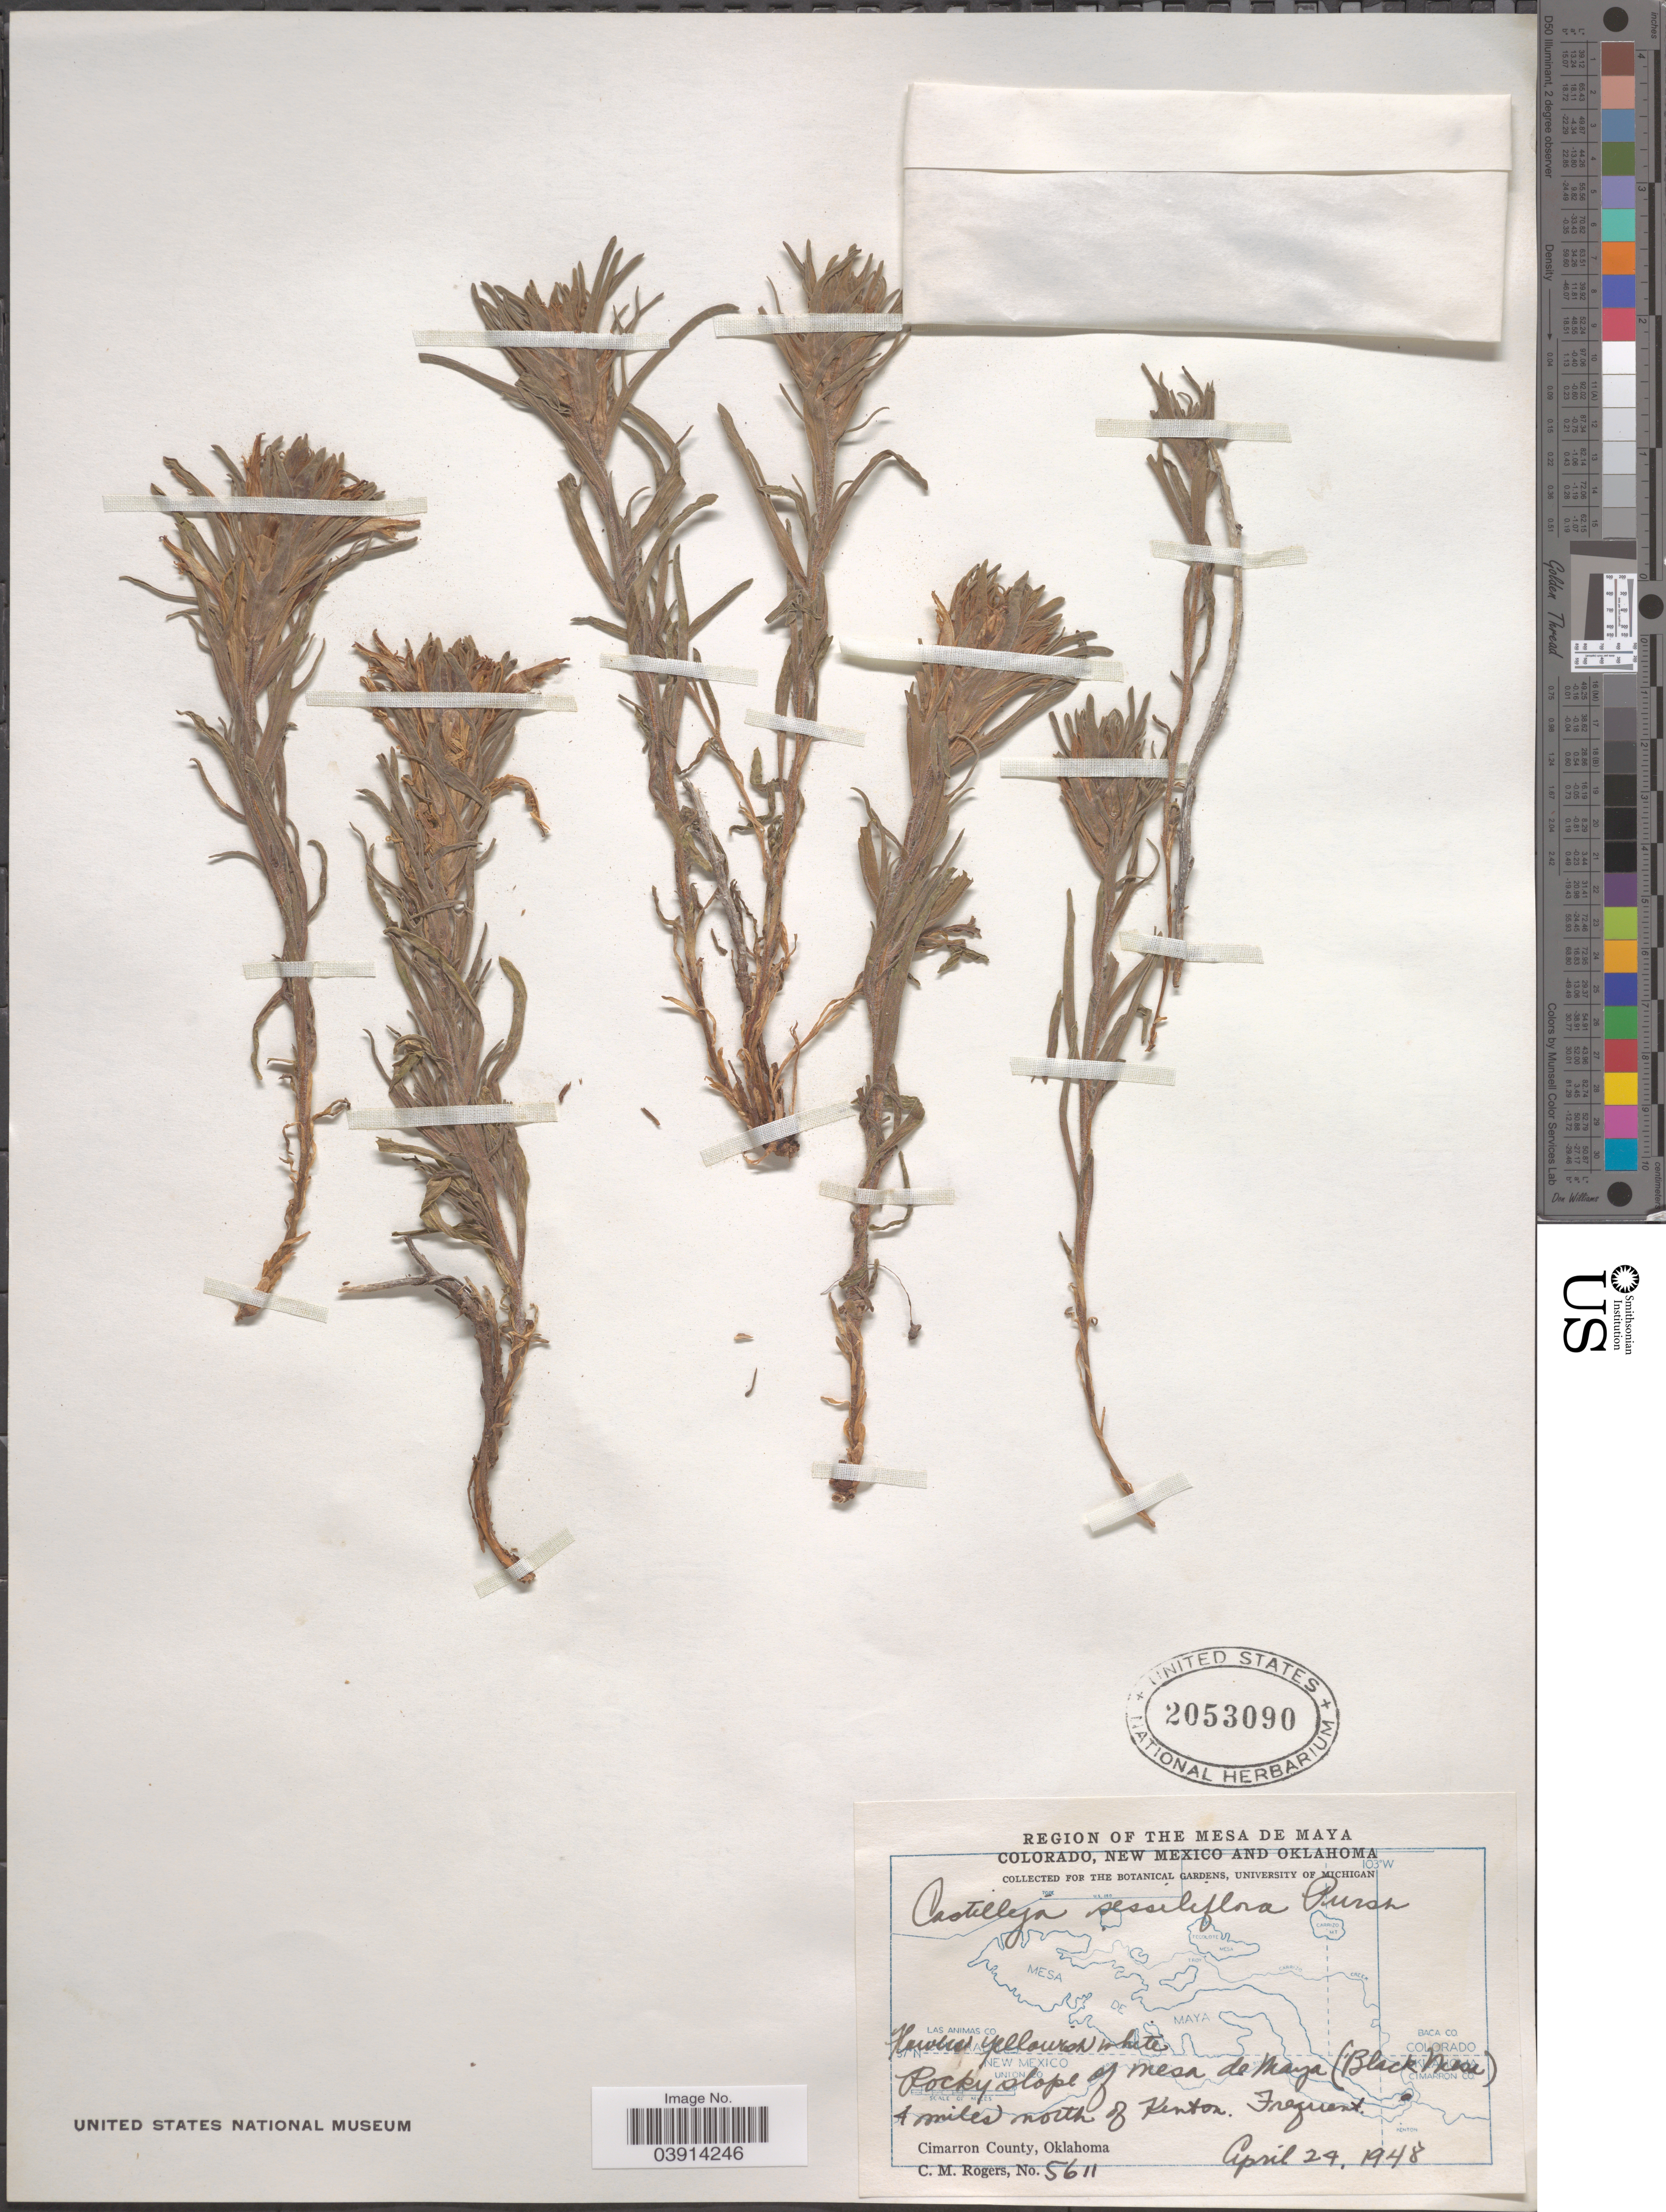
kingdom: Plantae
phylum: Tracheophyta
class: Magnoliopsida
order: Lamiales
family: Orobanchaceae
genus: Castilleja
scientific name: Castilleja sessiliflora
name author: Pursh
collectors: C. M. Rogers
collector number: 5611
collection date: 1948-04-24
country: United States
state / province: Oklahoma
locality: Region of the Mesa de Maya. Rocky slope of Mesa de Maya (Black Mesas) 4 miles north of Kenton. Cimarron County.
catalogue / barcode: US 2053090